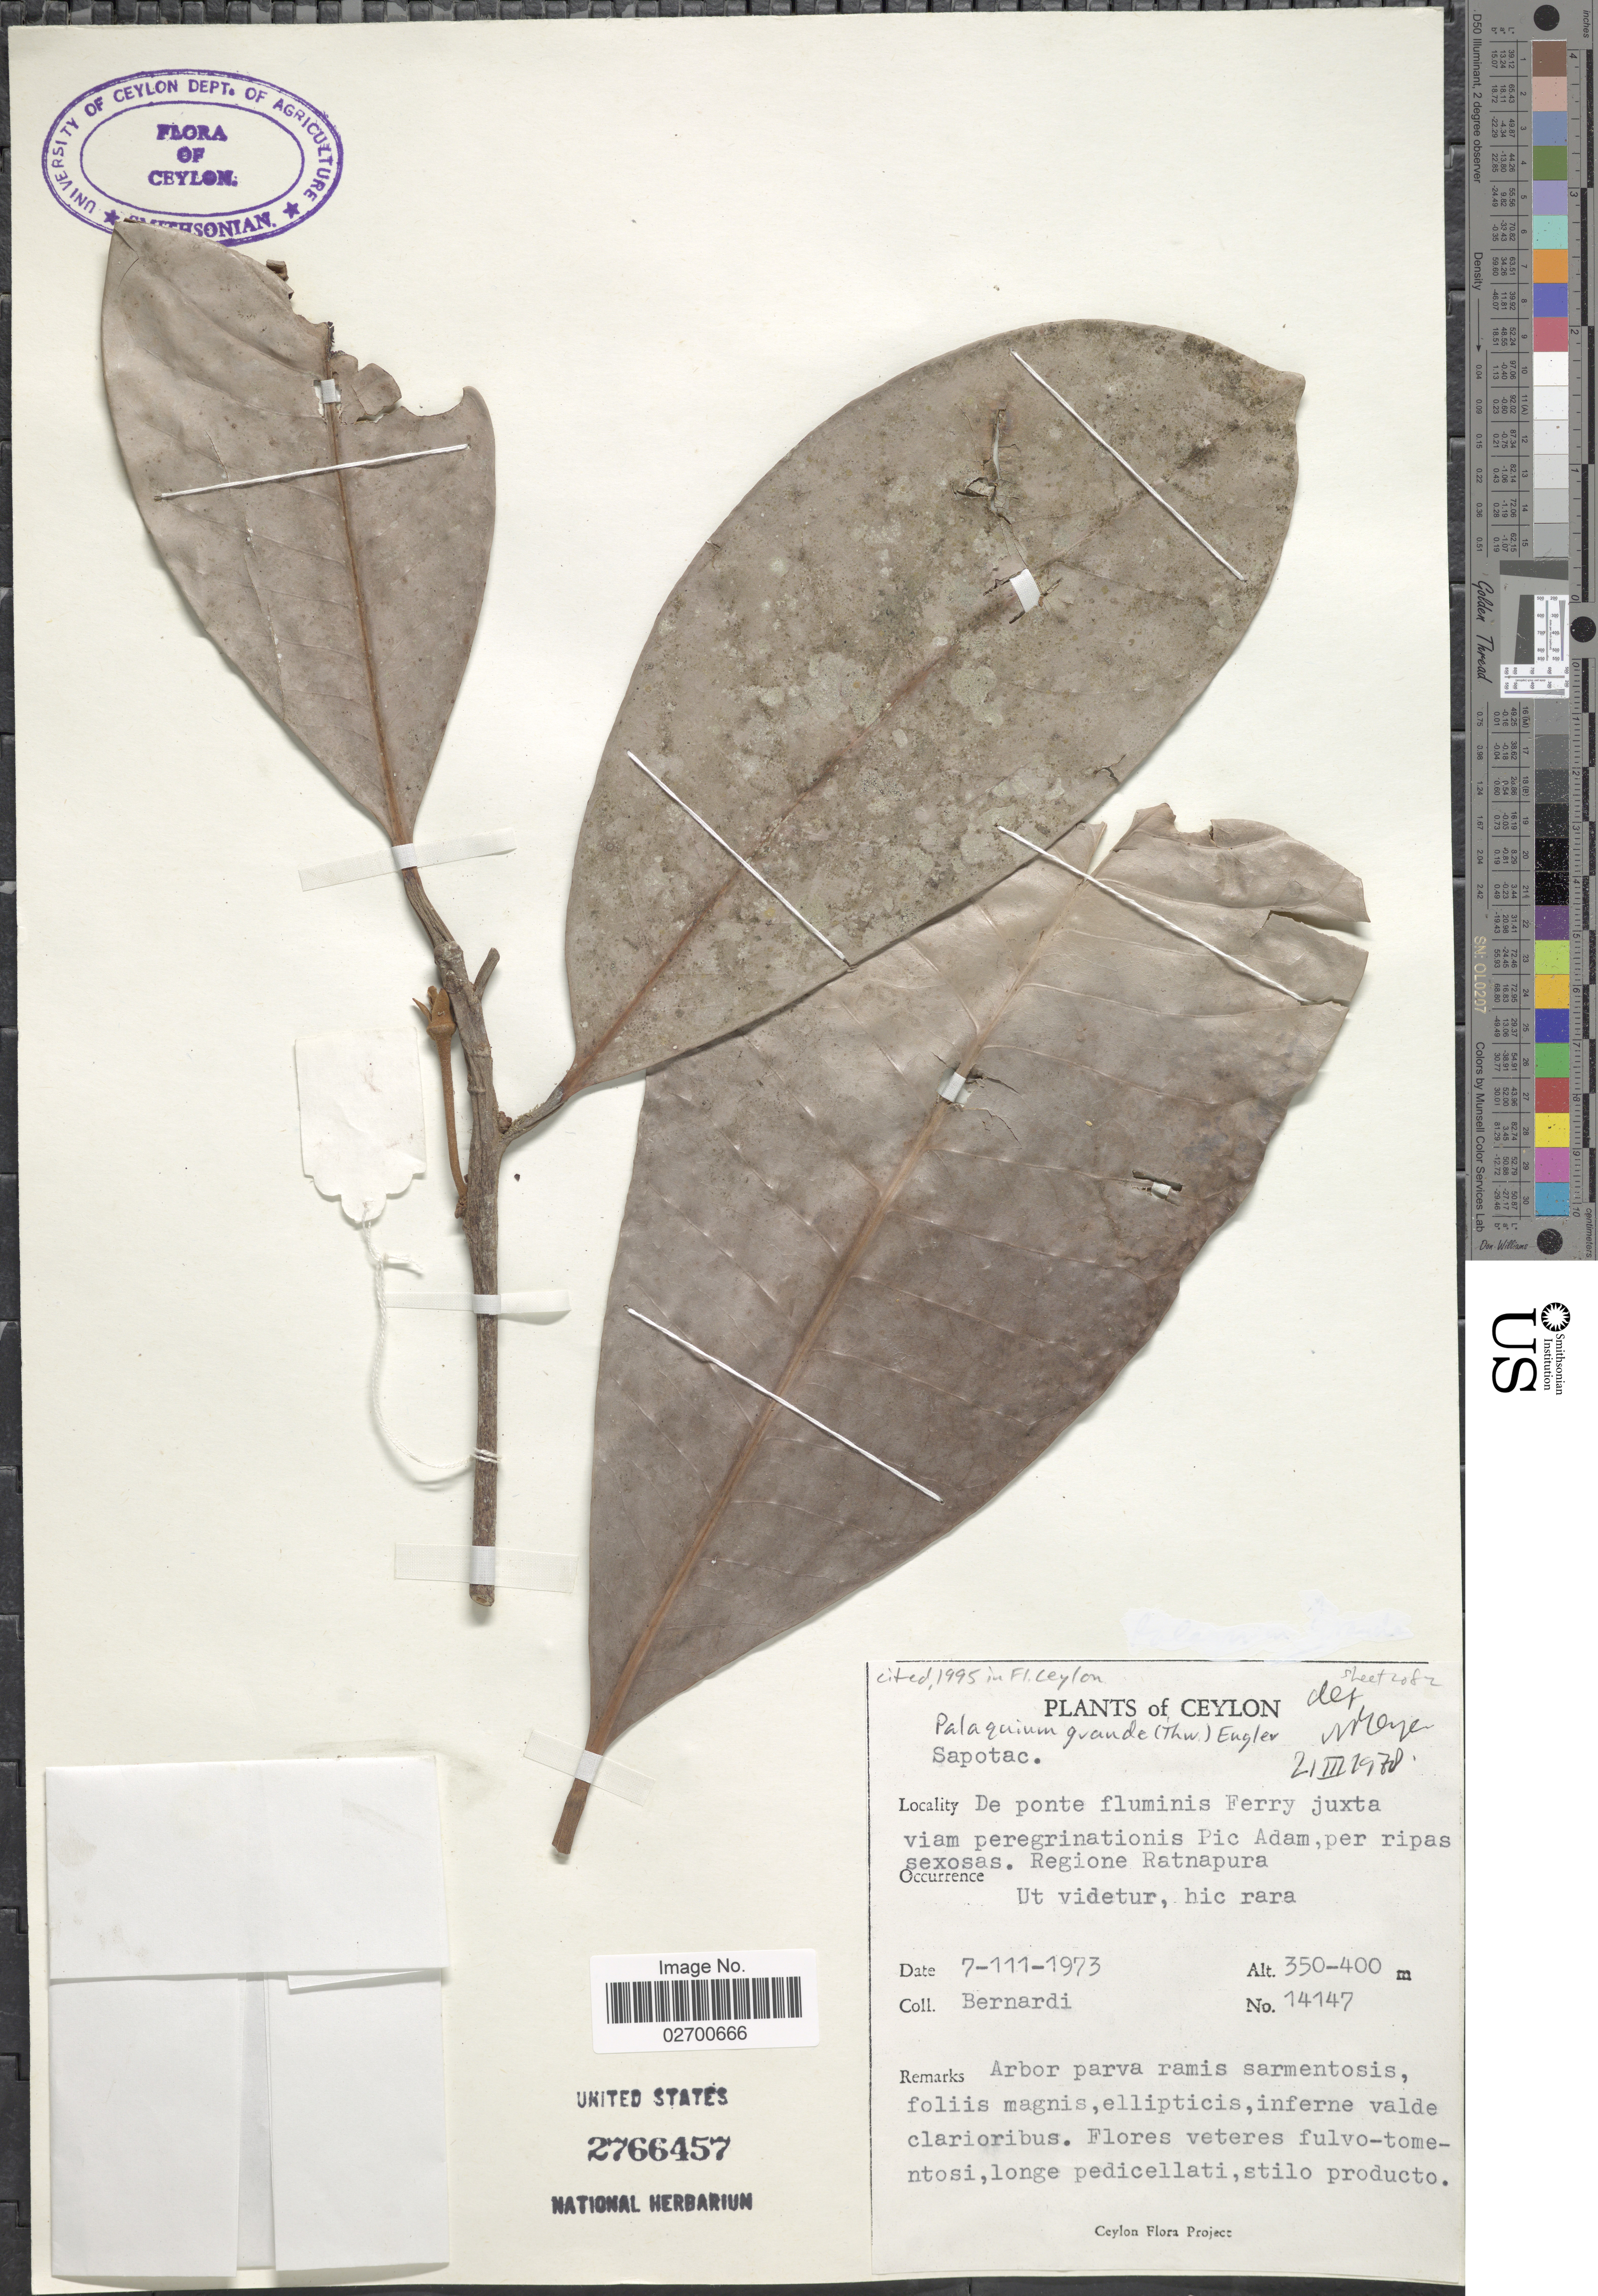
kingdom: Plantae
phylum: Tracheophyta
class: Magnoliopsida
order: Ericales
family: Sapotaceae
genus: Palaquium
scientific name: Palaquium grande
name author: (Thwaites) Engl.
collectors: Bernardi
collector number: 14147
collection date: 1973-11-07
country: Sri Lanka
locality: Ceylon, De ponte fluminis Ferry juxta viam peregrinationis Pic Adam, per ripas sexosas, regione Ratnapura, Ut videtur, hic rara.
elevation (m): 350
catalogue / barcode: US 2766457